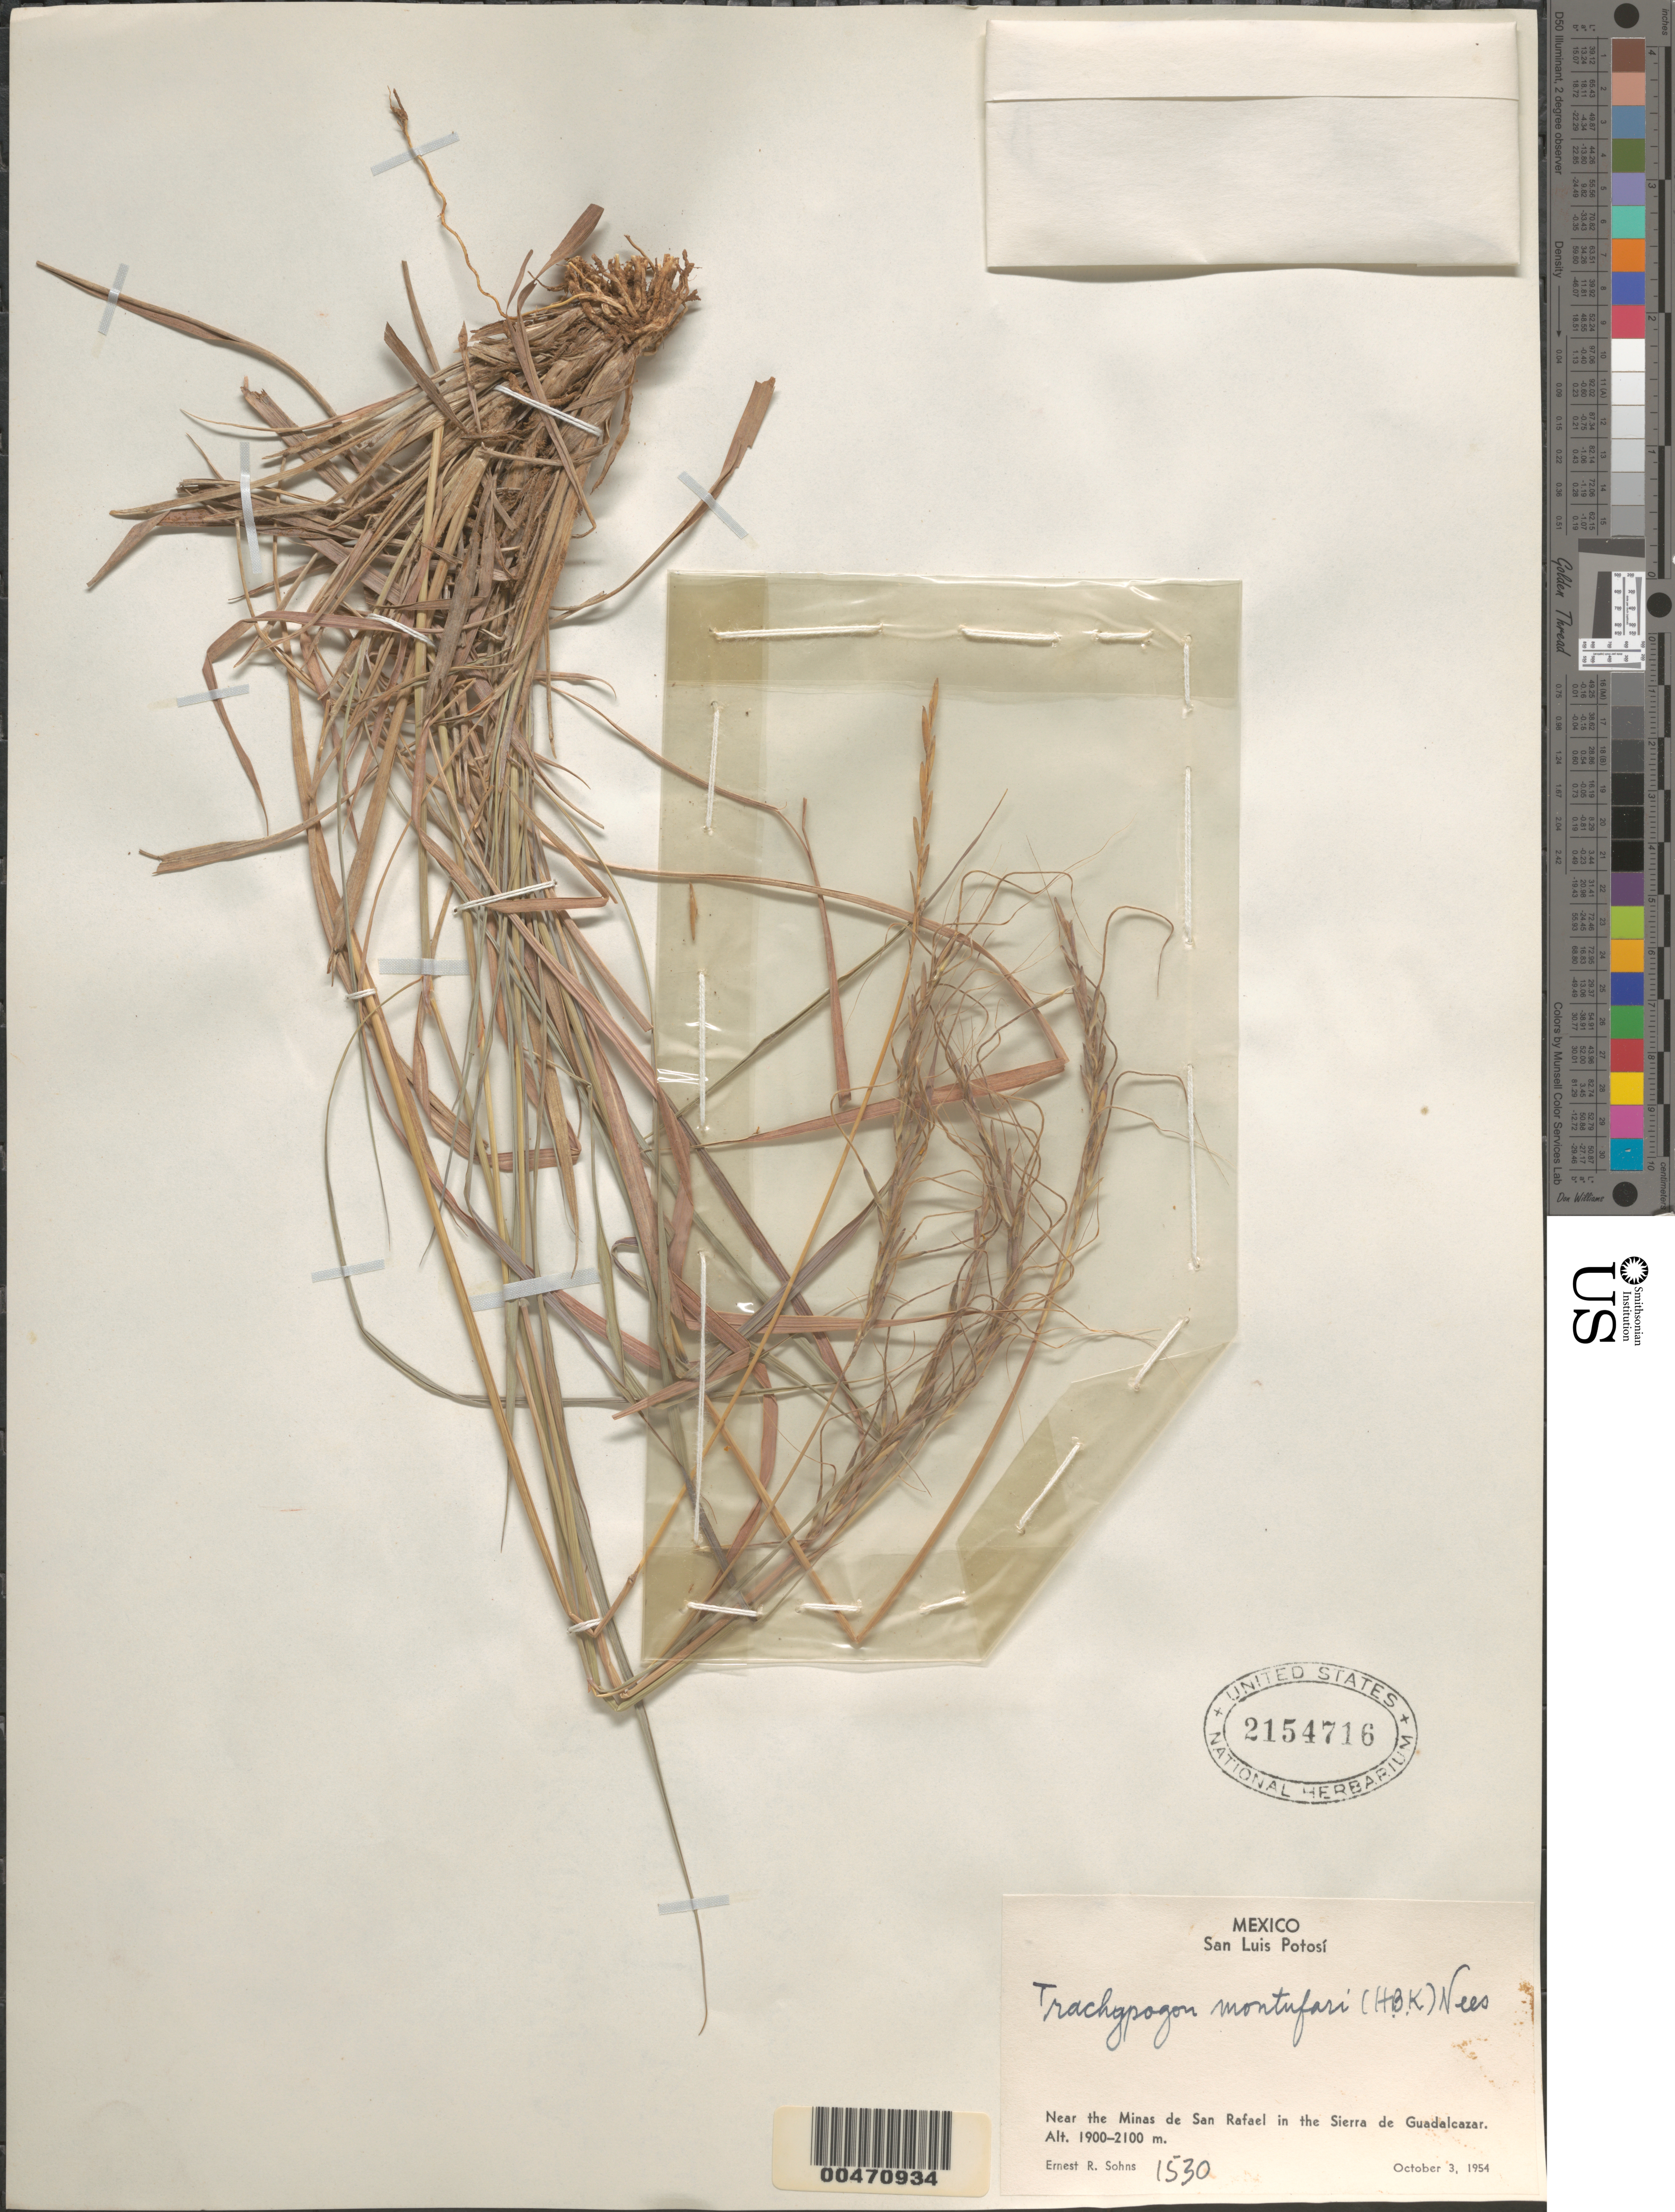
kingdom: Plantae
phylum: Tracheophyta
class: Liliopsida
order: Poales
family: Poaceae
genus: Trachypogon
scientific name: Trachypogon montufari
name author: (Kunth) Nees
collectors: E. R. Sohns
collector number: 1530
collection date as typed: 3 Oct 1954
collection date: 1954-10-03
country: Mexico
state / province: San Luis Potosi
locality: Near the Minas de San Rafael in the Sierra de Guadalcazar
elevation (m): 1900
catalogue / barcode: US 2154716